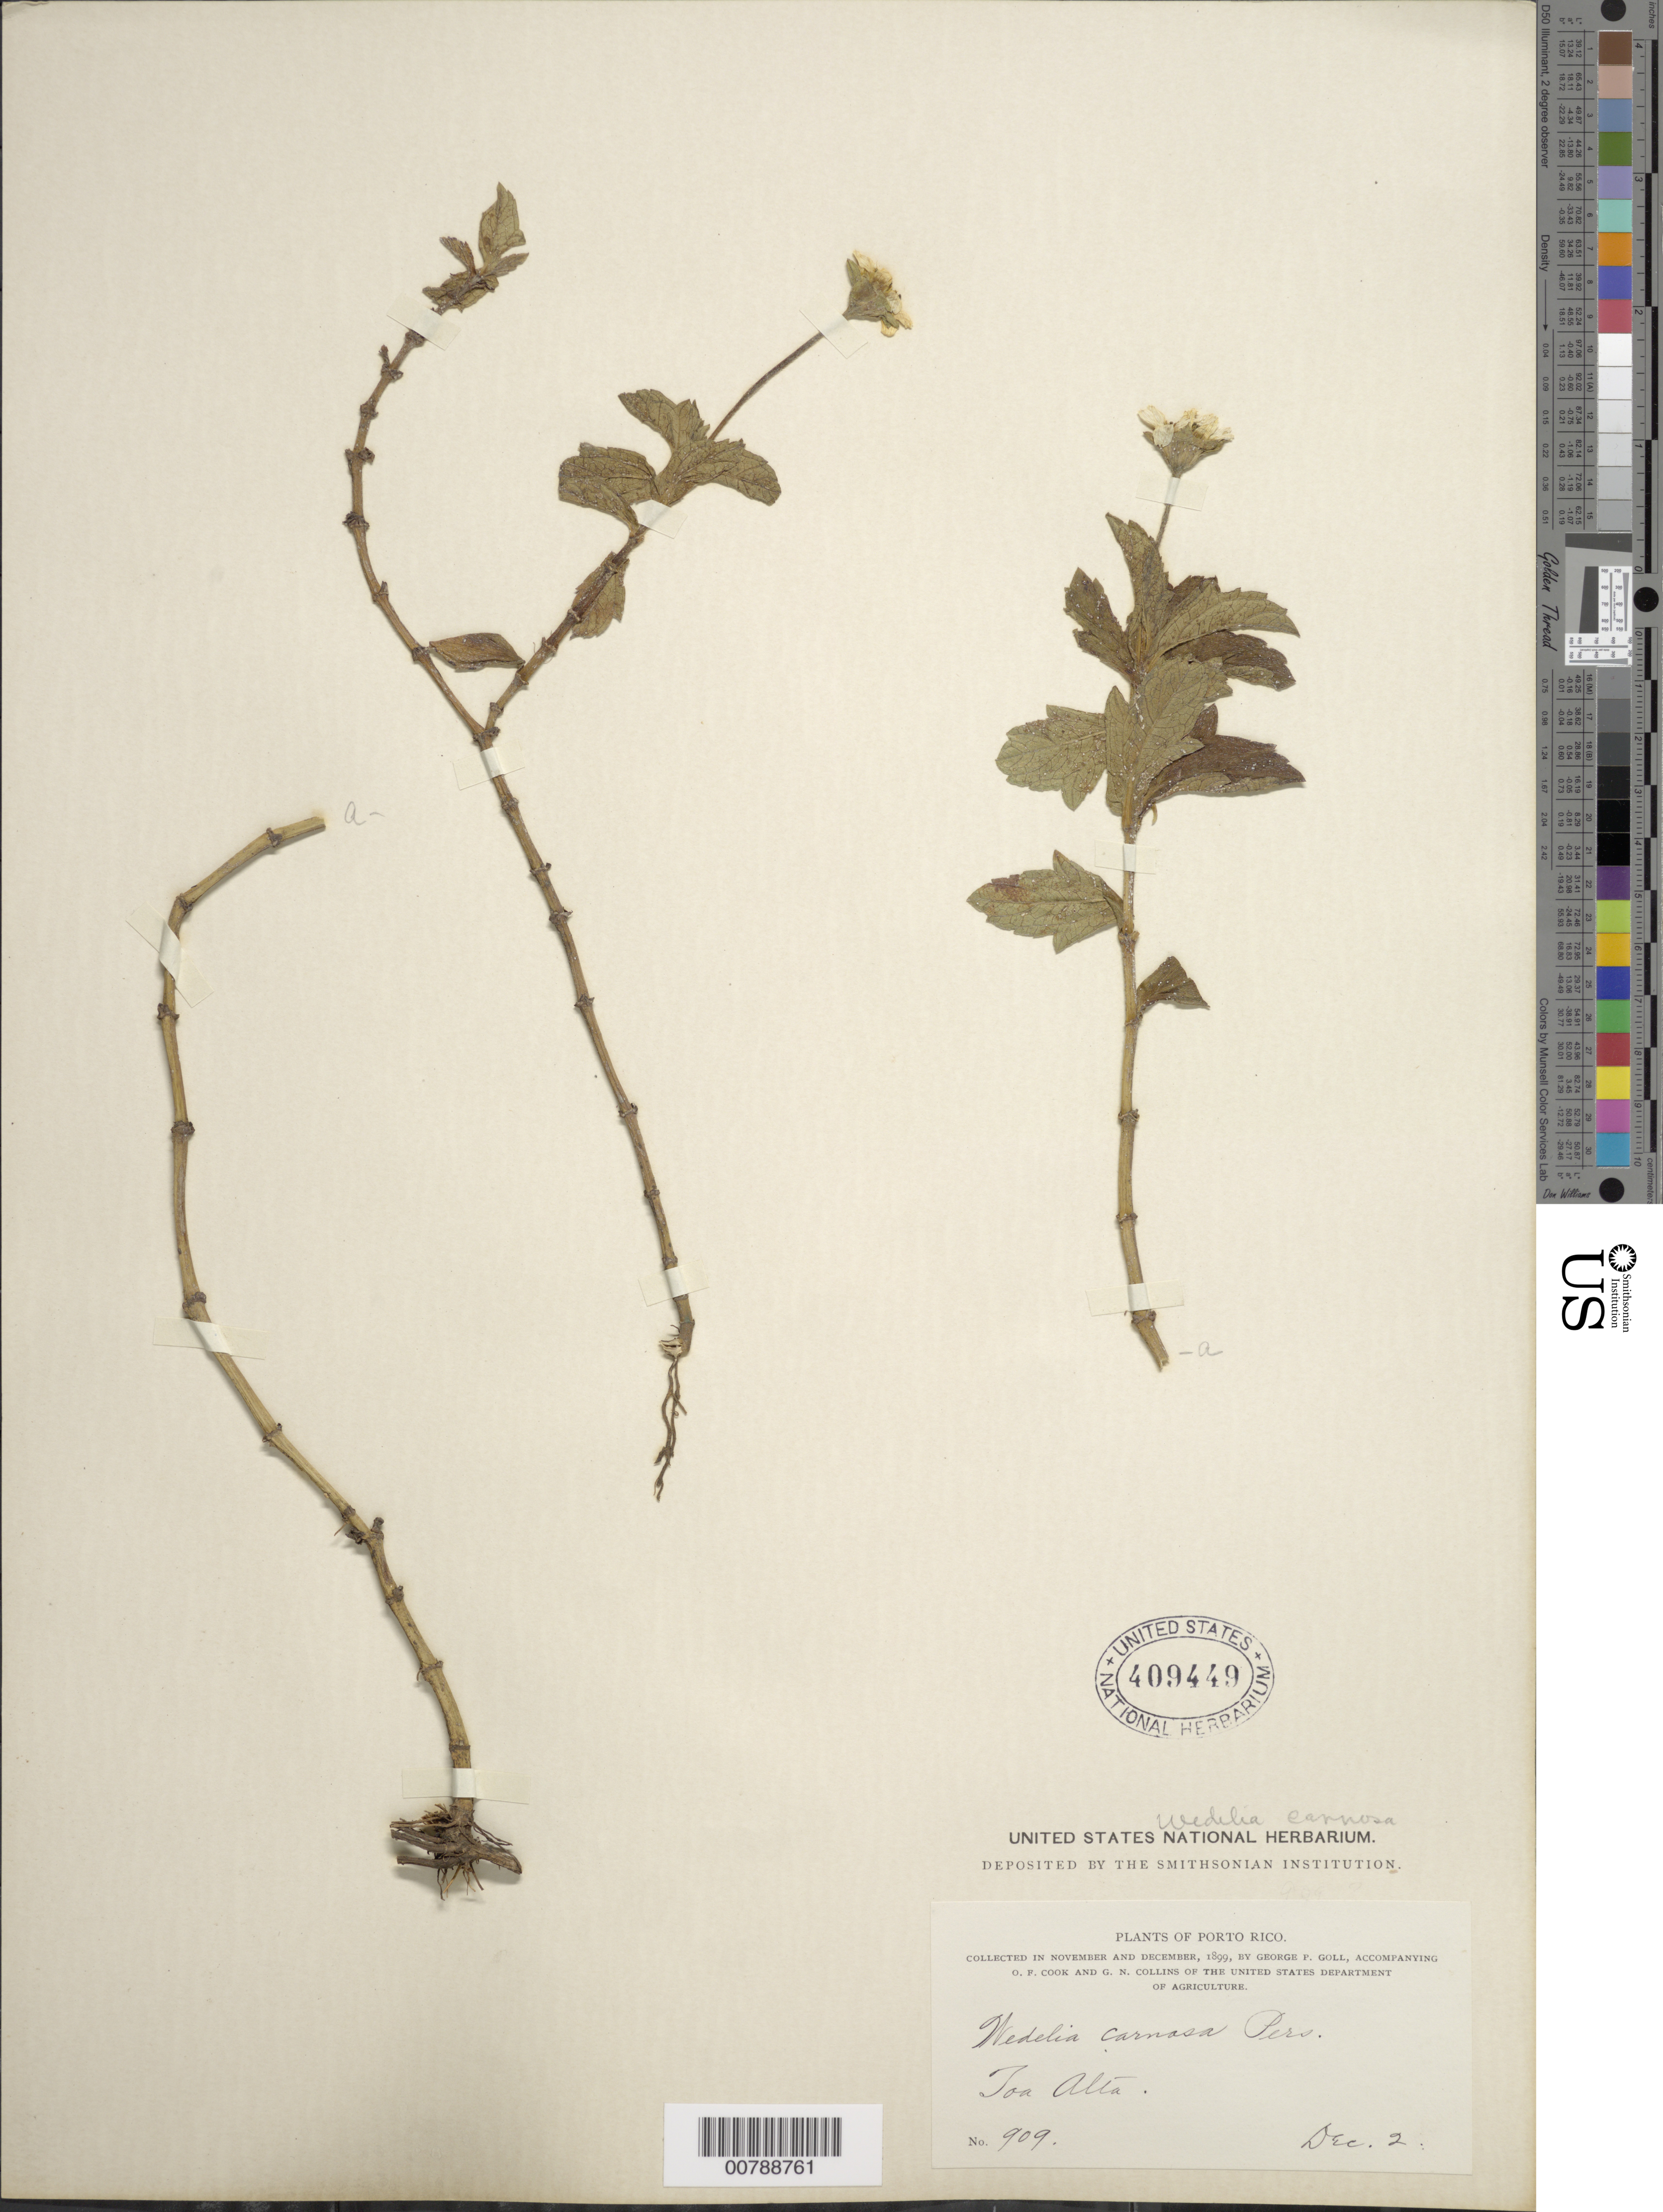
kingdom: Plantae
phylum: Tracheophyta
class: Magnoliopsida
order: Asterales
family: Asteraceae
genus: Sphagneticola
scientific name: Sphagneticola trilobata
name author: (L.) Pruski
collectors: G. Goll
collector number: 909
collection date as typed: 02 Dec 1899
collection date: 1899-12-02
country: Puerto Rico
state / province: Toa Alta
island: Puerto Rico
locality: Toa Alta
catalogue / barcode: US 409449